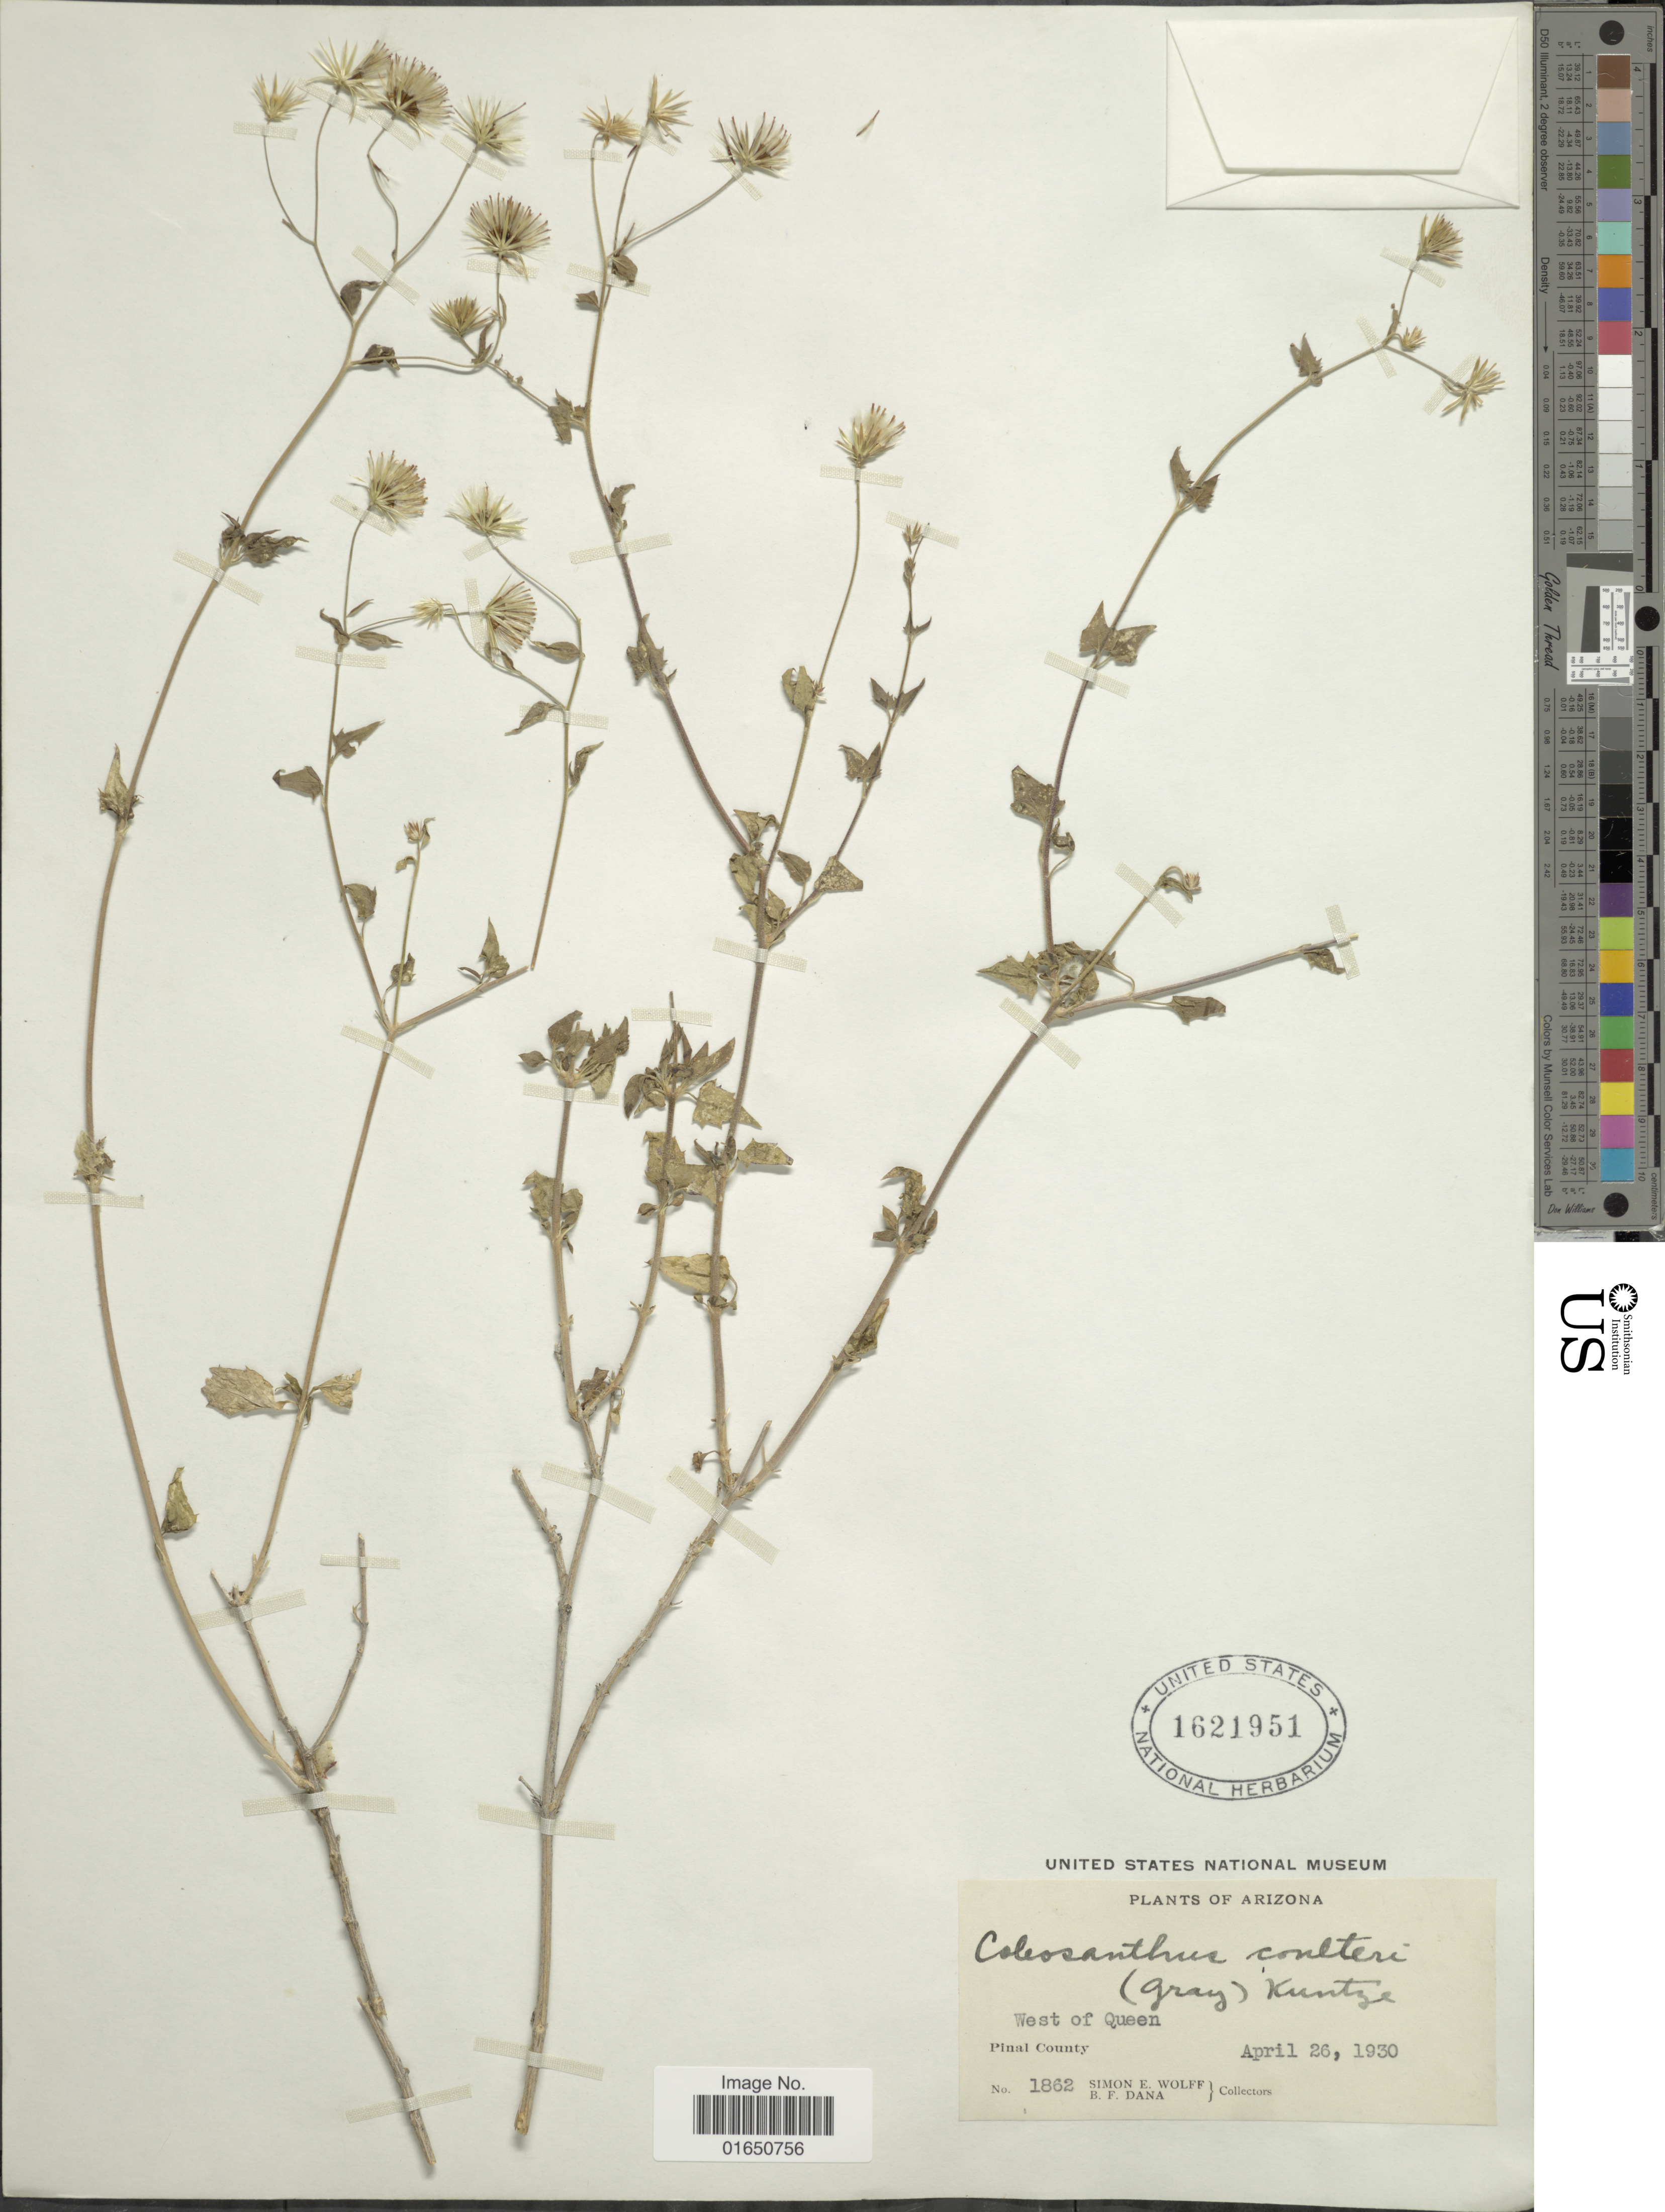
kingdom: Plantae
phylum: Tracheophyta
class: Magnoliopsida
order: Asterales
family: Asteraceae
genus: Brickellia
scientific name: Brickellia coulteri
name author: A. Gray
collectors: S. E. Wolff & B. Dana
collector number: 1862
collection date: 1930-04-26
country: United States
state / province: Arizona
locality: West of Queen, Pinal County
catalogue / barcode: US 1621951